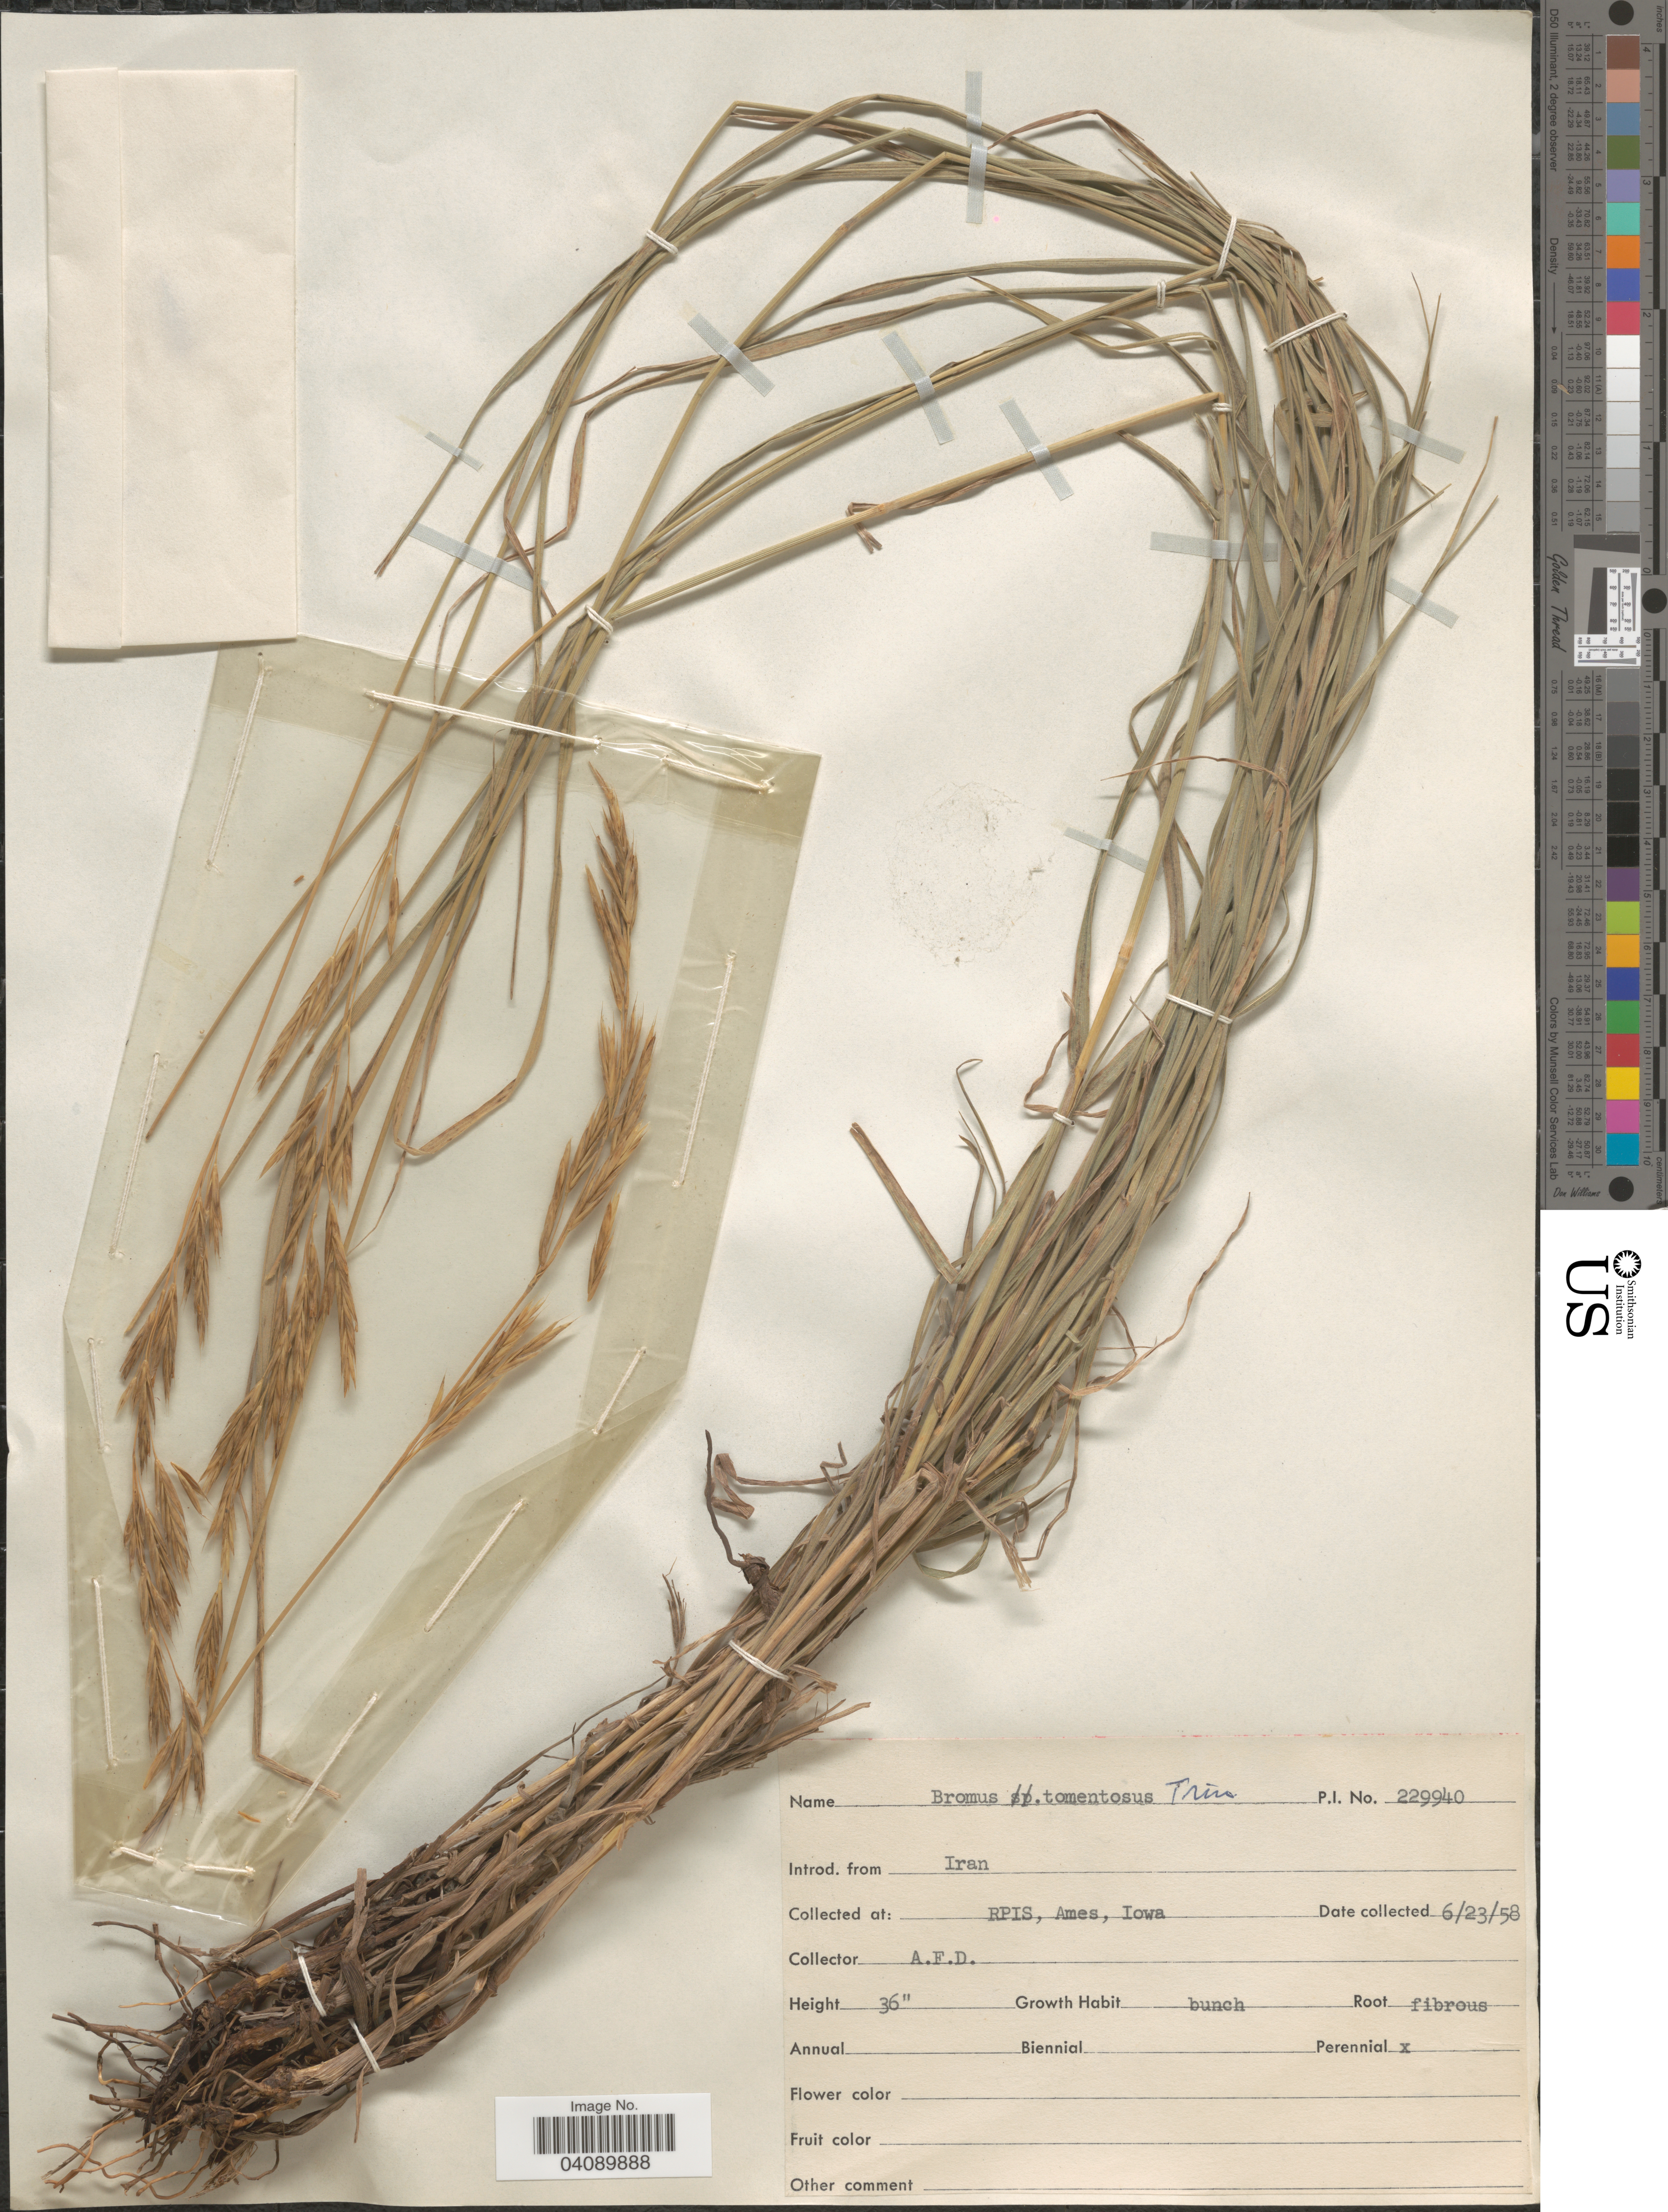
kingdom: Plantae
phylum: Tracheophyta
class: Liliopsida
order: Poales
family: Poaceae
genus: Bromus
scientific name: Bromus tomentosus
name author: Trin.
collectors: A. D.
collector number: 229940?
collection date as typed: Transcribed d/m/y: 23/6/58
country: United States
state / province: Iowa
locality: RPIS, Ames.